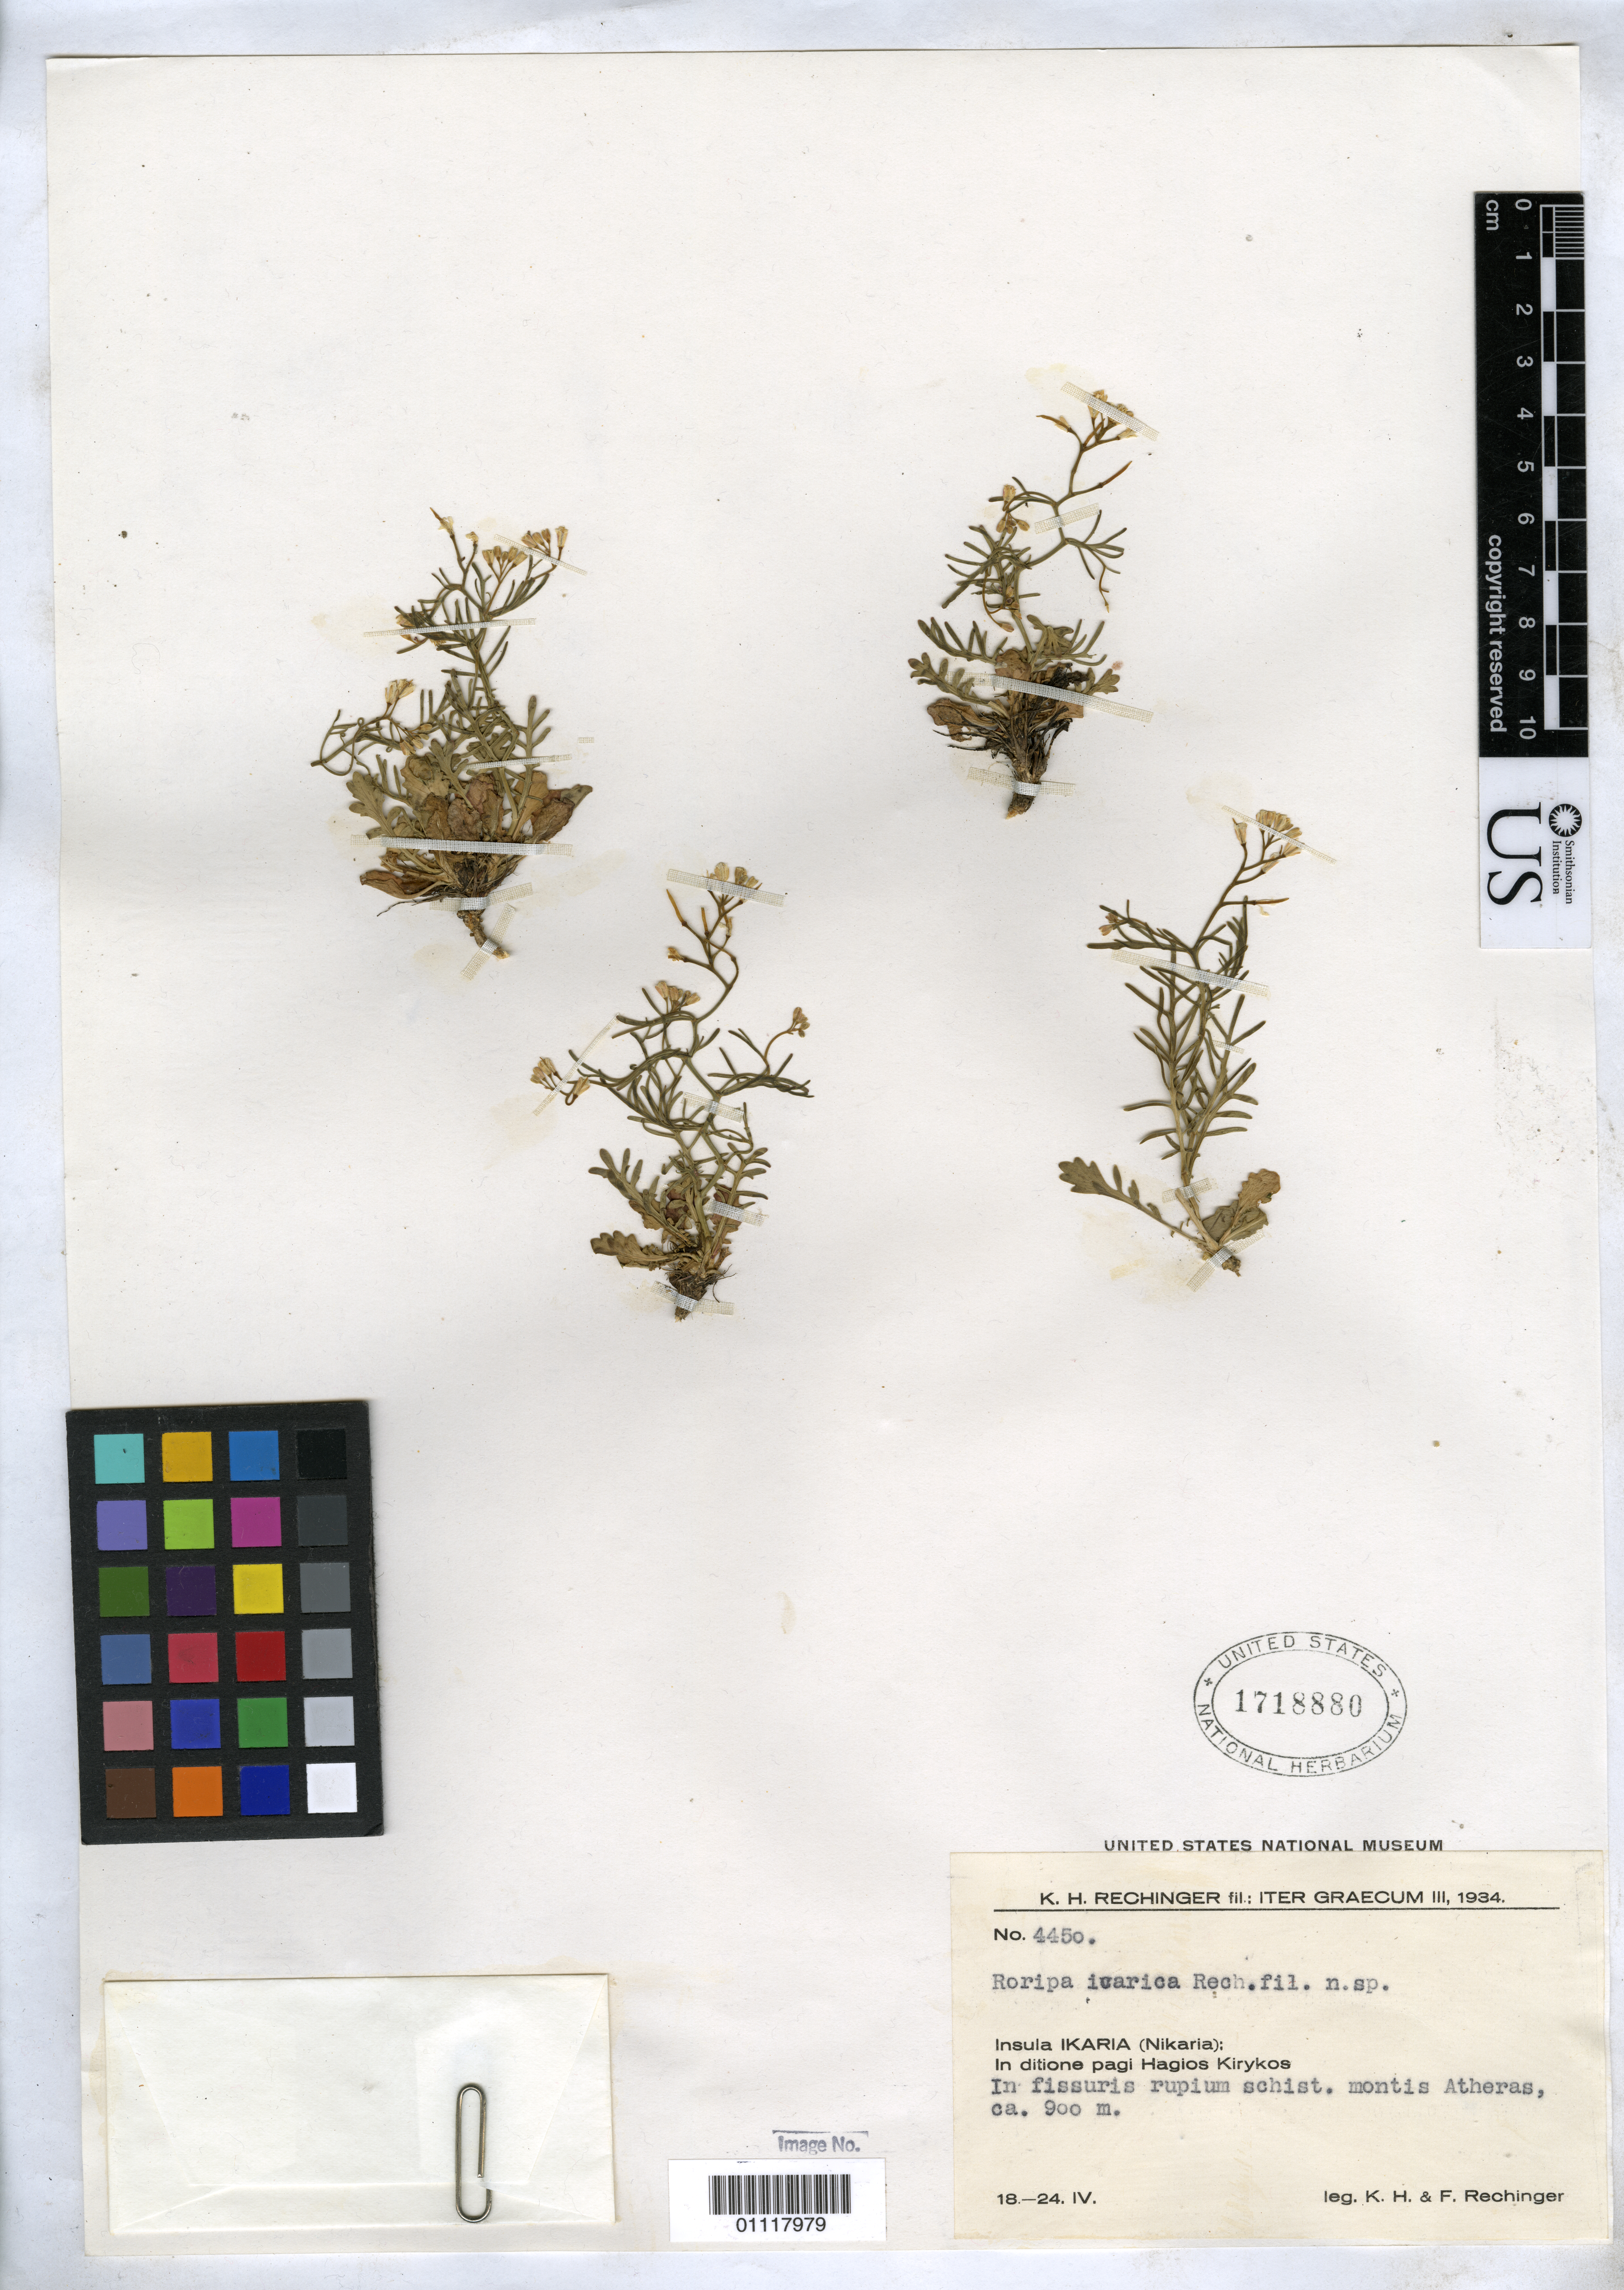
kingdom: Plantae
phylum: Tracheophyta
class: Magnoliopsida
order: Brassicales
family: Brassicaceae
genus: Rorippa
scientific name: Rorippa icarica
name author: Rech. f.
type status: Isotype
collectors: K. H. Rechinger & F. Rechinger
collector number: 4450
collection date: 1934-04-18/1934-04-24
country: Greece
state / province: North Aegean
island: Ikaría Island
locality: Insula Ikaria, in ditione pagi Hagios Kirykos, montis Atheras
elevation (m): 900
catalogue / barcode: US 1718880